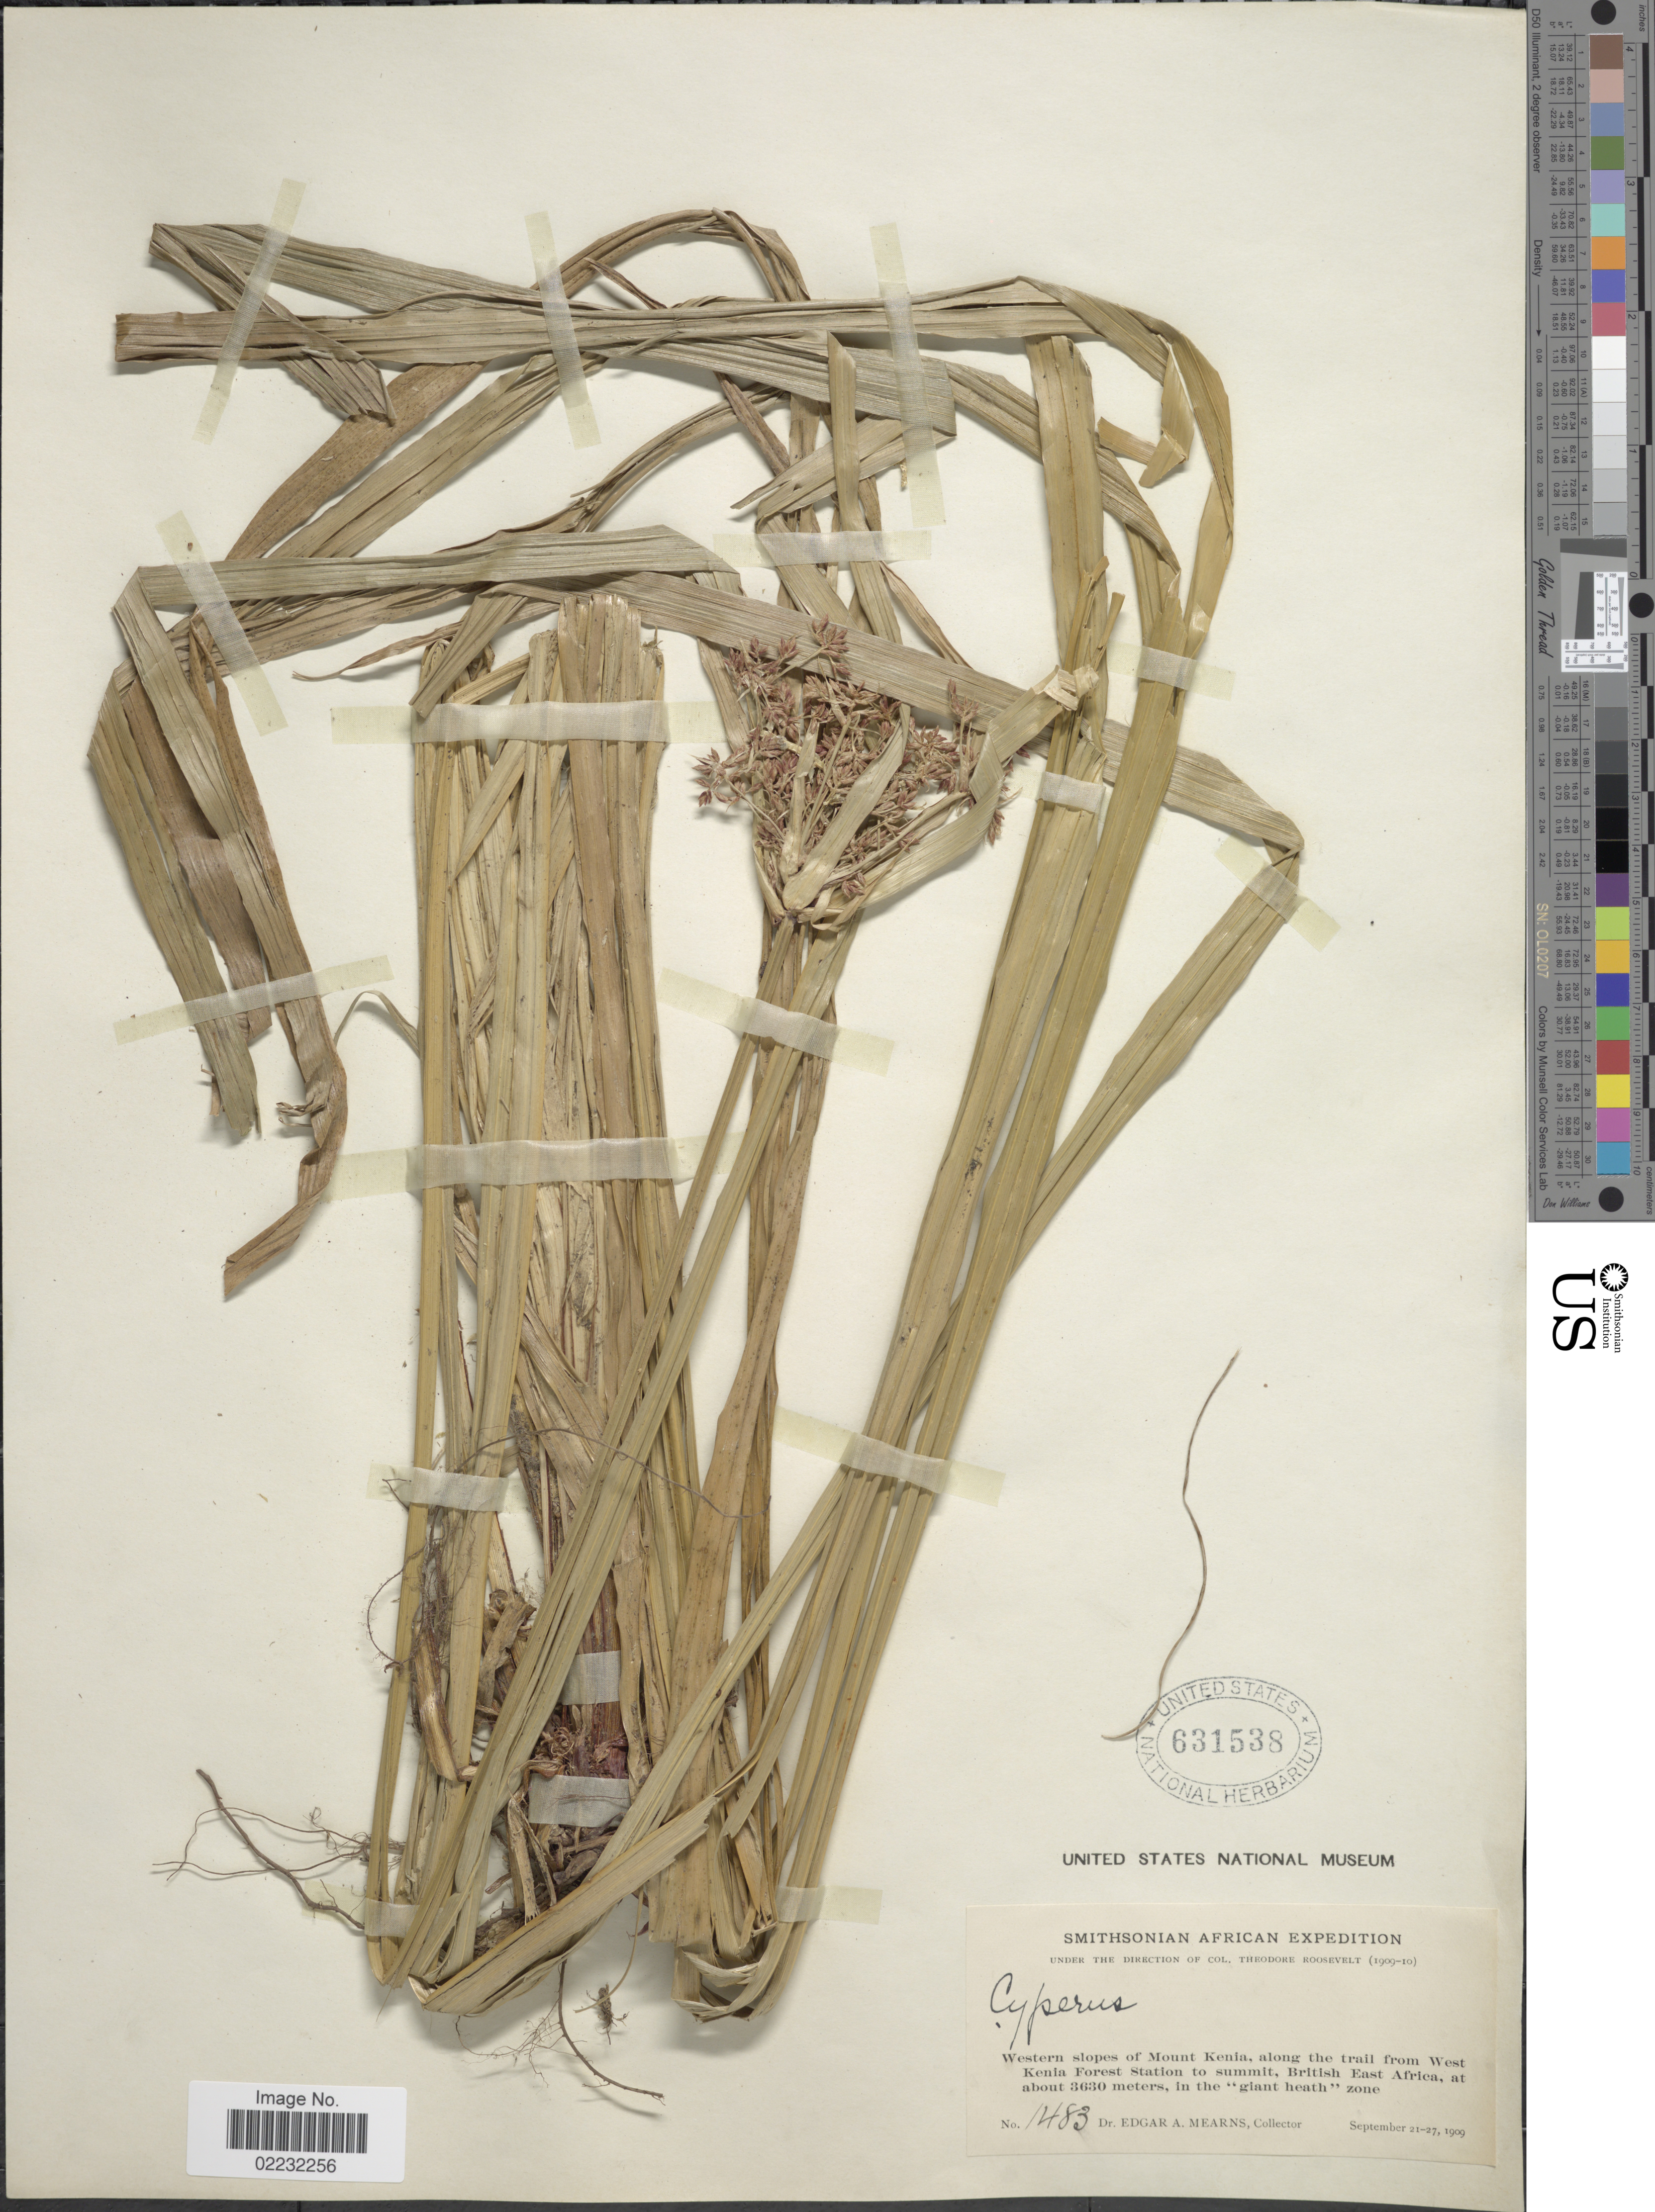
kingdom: Plantae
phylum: Tracheophyta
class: Liliopsida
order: Poales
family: Cyperaceae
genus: Cyperus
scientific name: Cyperus sp.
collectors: E. A. Mearns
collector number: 1483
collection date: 1909-09-21/1909-09-27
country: Kenya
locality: Western slopes of Mount Kenia, along the trail from West Kenia Forest Station to summit, British East Africa, in the"giant health" zone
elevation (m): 3630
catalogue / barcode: US 631538